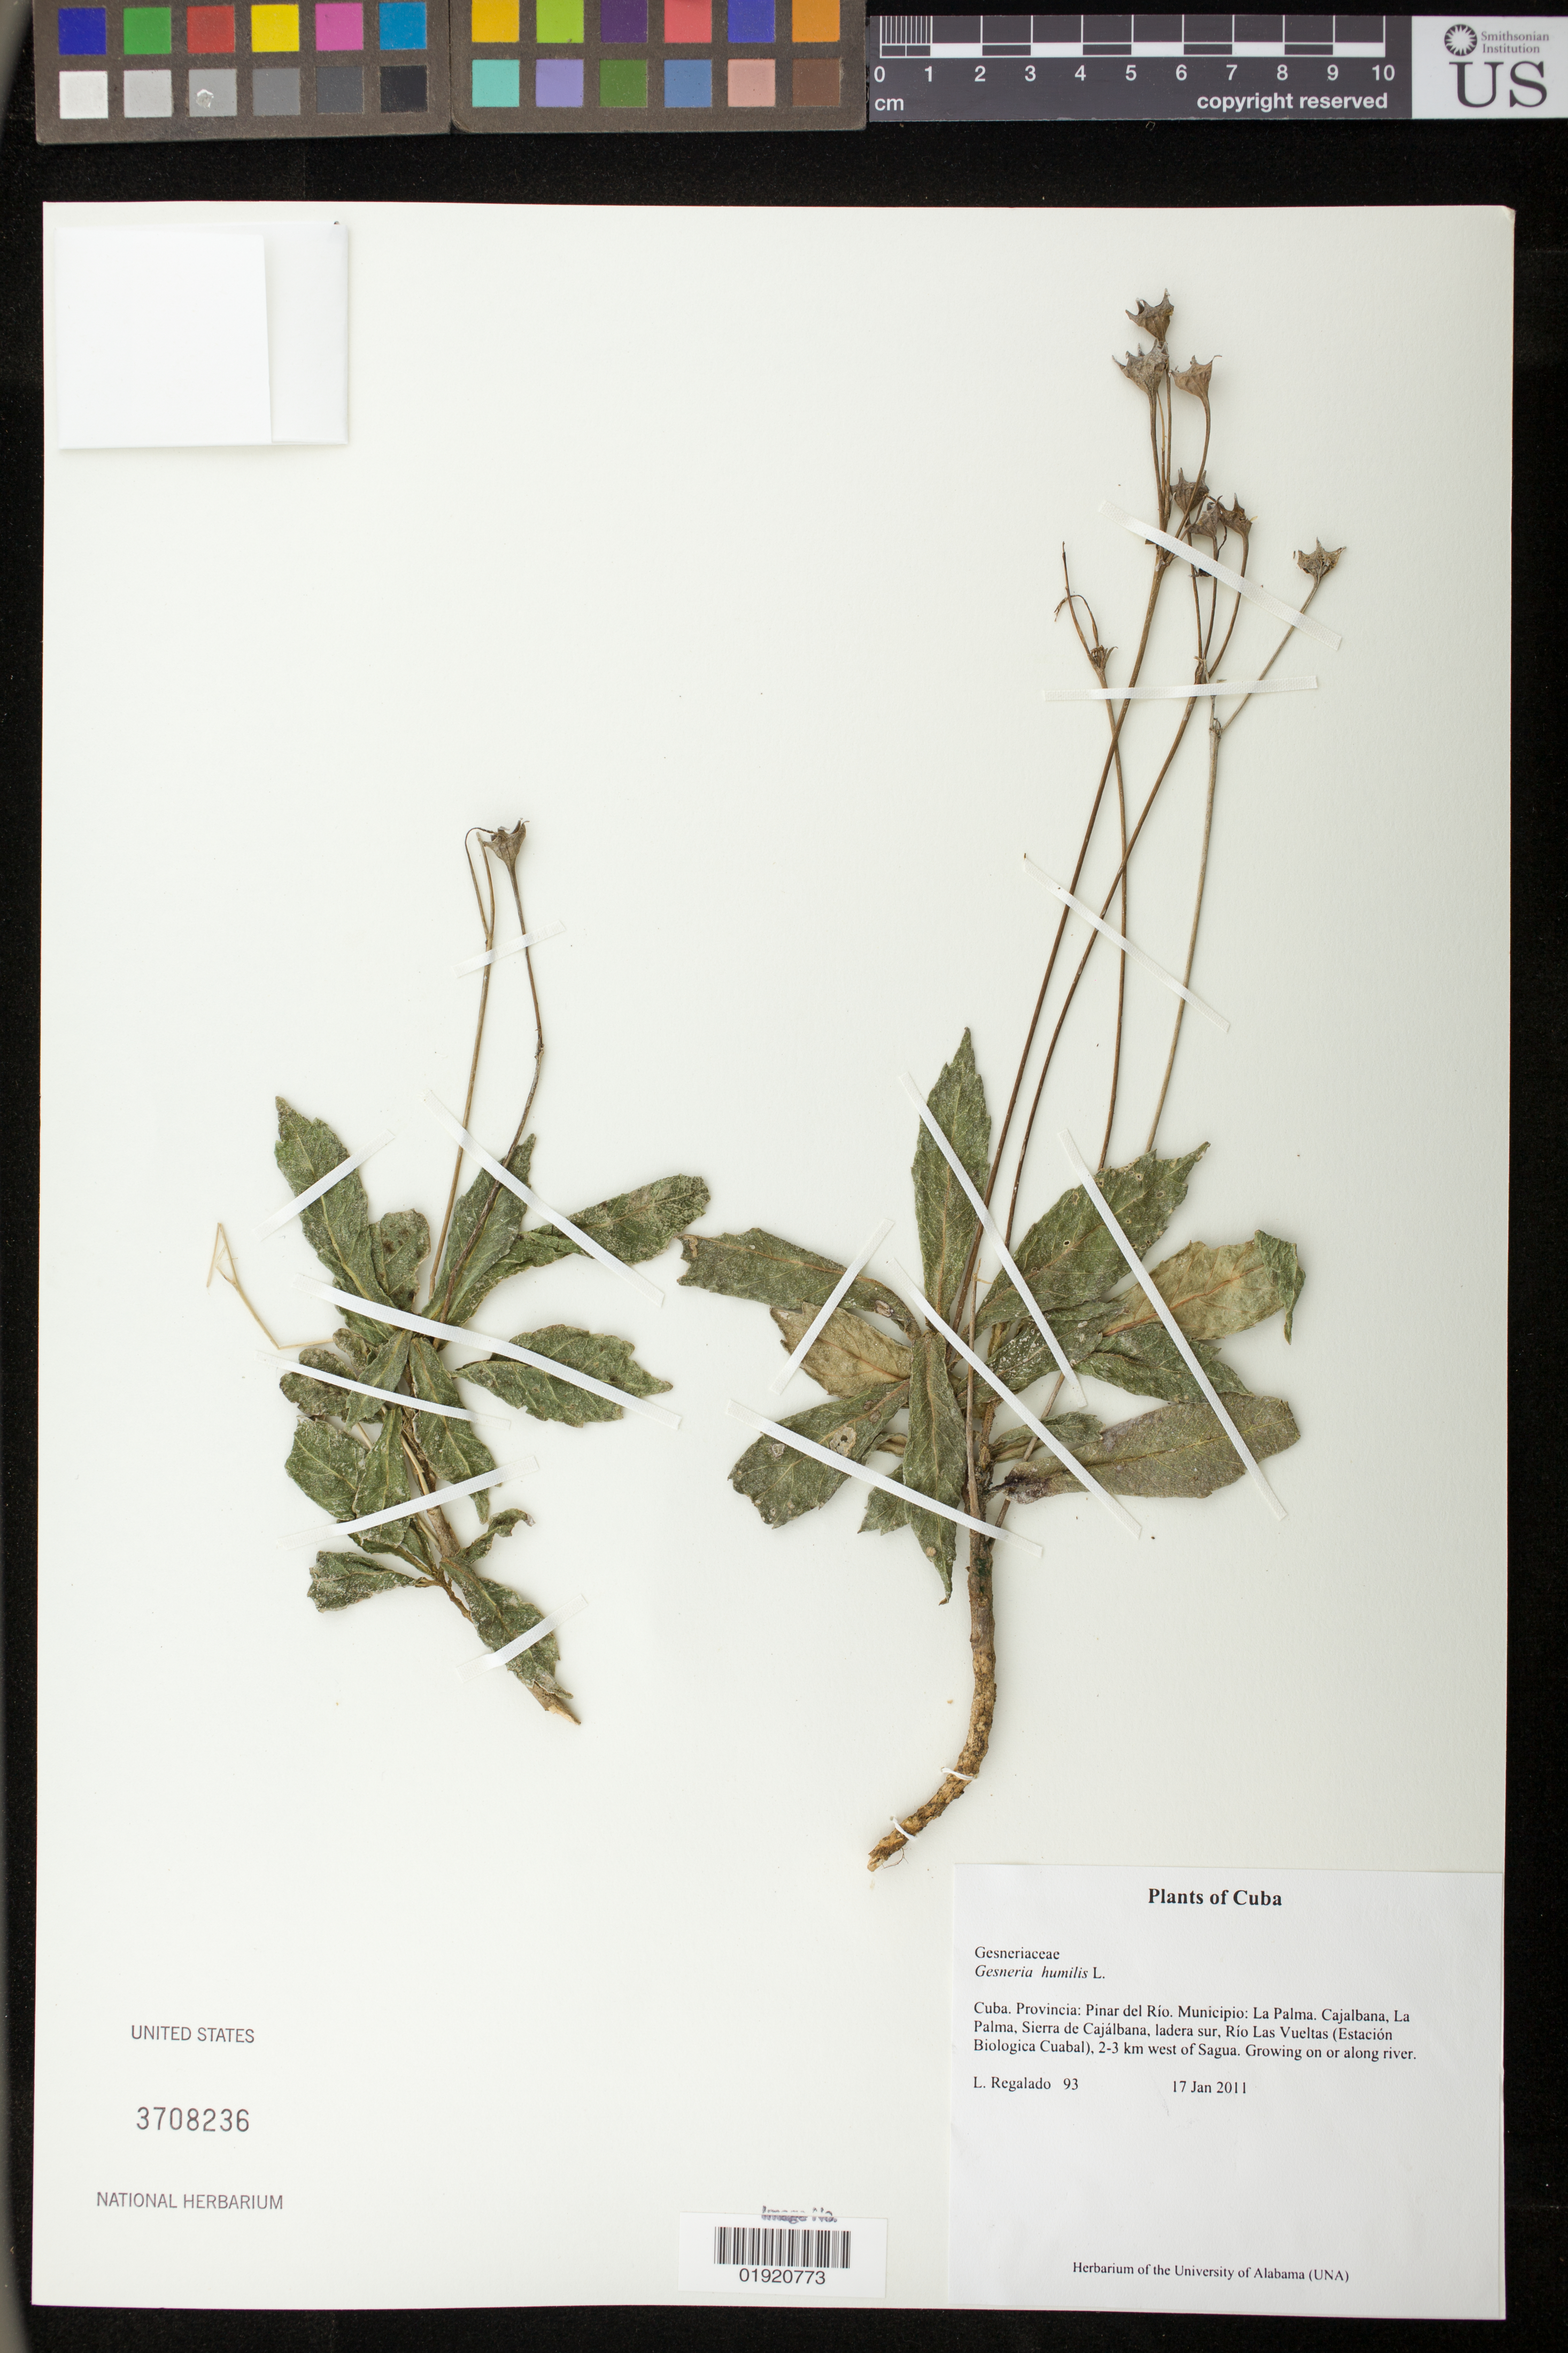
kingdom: Plantae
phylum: Tracheophyta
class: Magnoliopsida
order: Lamiales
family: Gesneriaceae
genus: Gesneria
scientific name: Gesneria humilis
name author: L.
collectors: L. Regalado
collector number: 93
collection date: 2011-01-17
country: Cuba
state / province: Pinar del Río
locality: Cuba. Pinar del Rio. Municipio: La Palma. Cajalbana, La Palma, Sierra de Cajalbana, ladera sur, Rio Las Vueltas (Estacion Biologica Cuabal), 2-3 km west of Sagua.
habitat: Growing on or along river.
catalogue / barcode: US 3708236